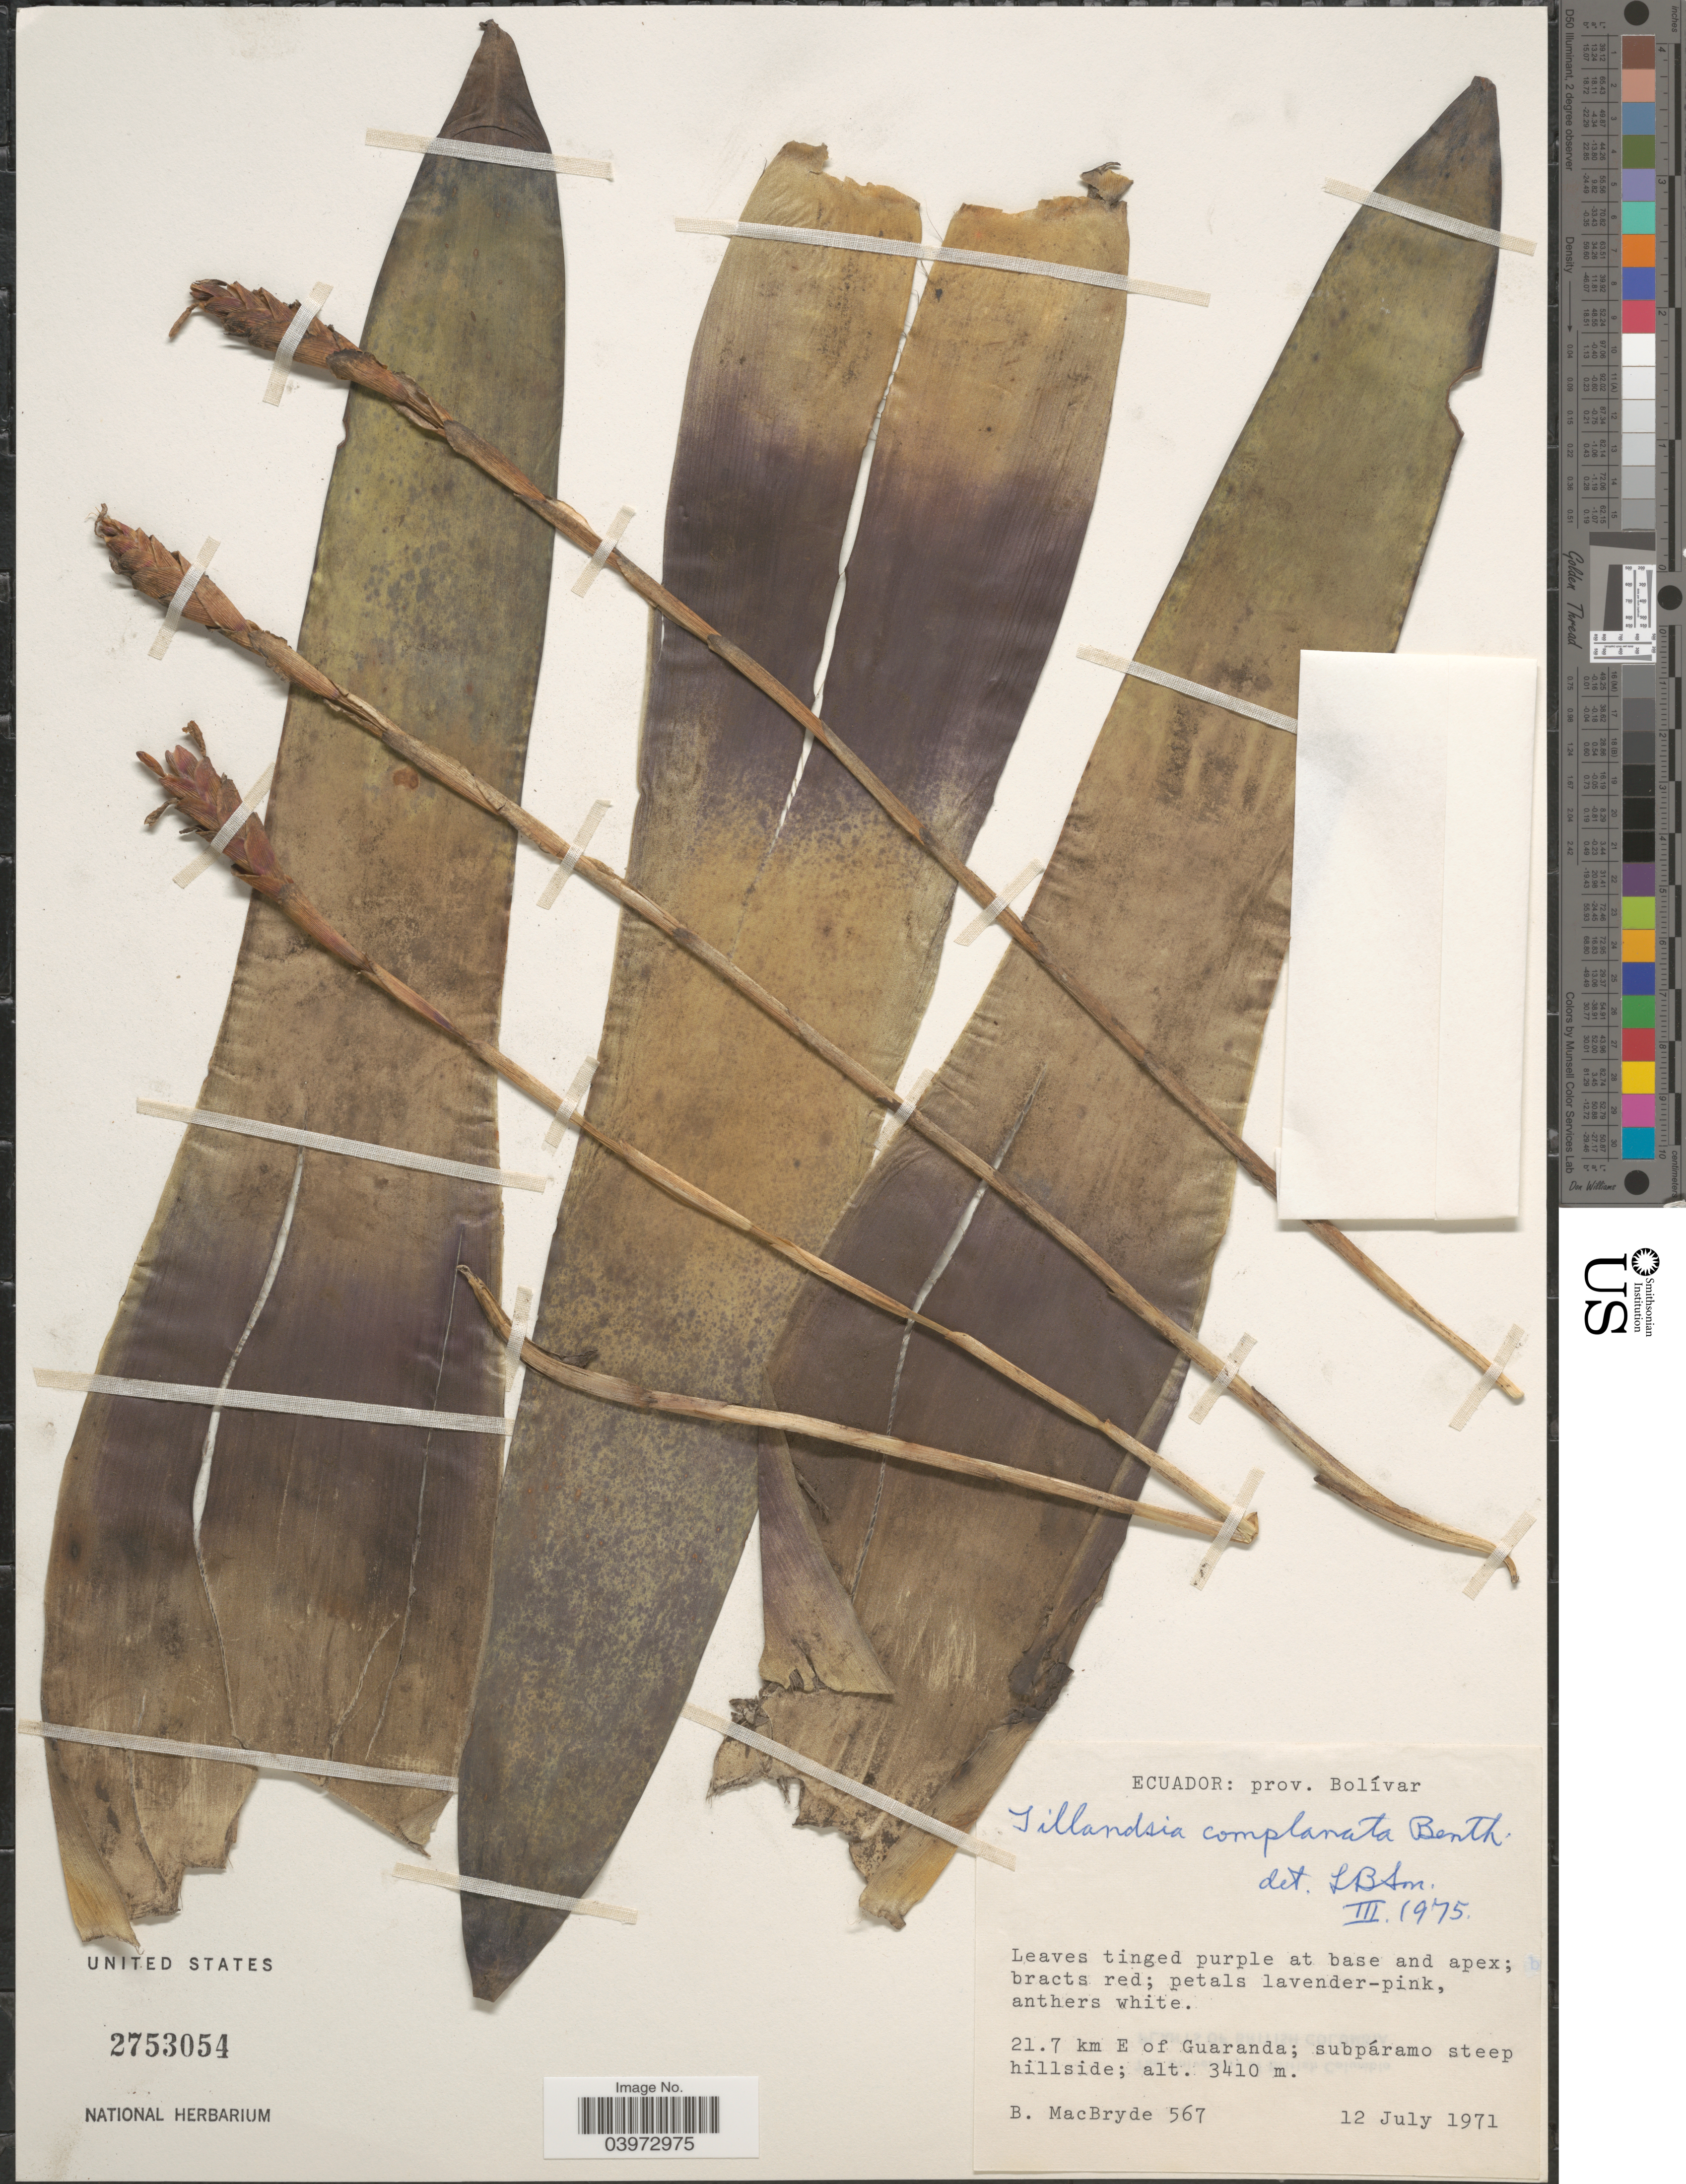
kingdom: Plantae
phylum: Tracheophyta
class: Liliopsida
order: Poales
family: Bromeliaceae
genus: Tillandsia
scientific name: Tillandsia complanata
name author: Benth.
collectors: B. MacBryde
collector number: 567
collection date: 1971-07-12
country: Ecuador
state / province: Bolívar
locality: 21.7 km E of Guaranda; subpáramo steep hillside.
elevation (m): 3410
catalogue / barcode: US 2753054